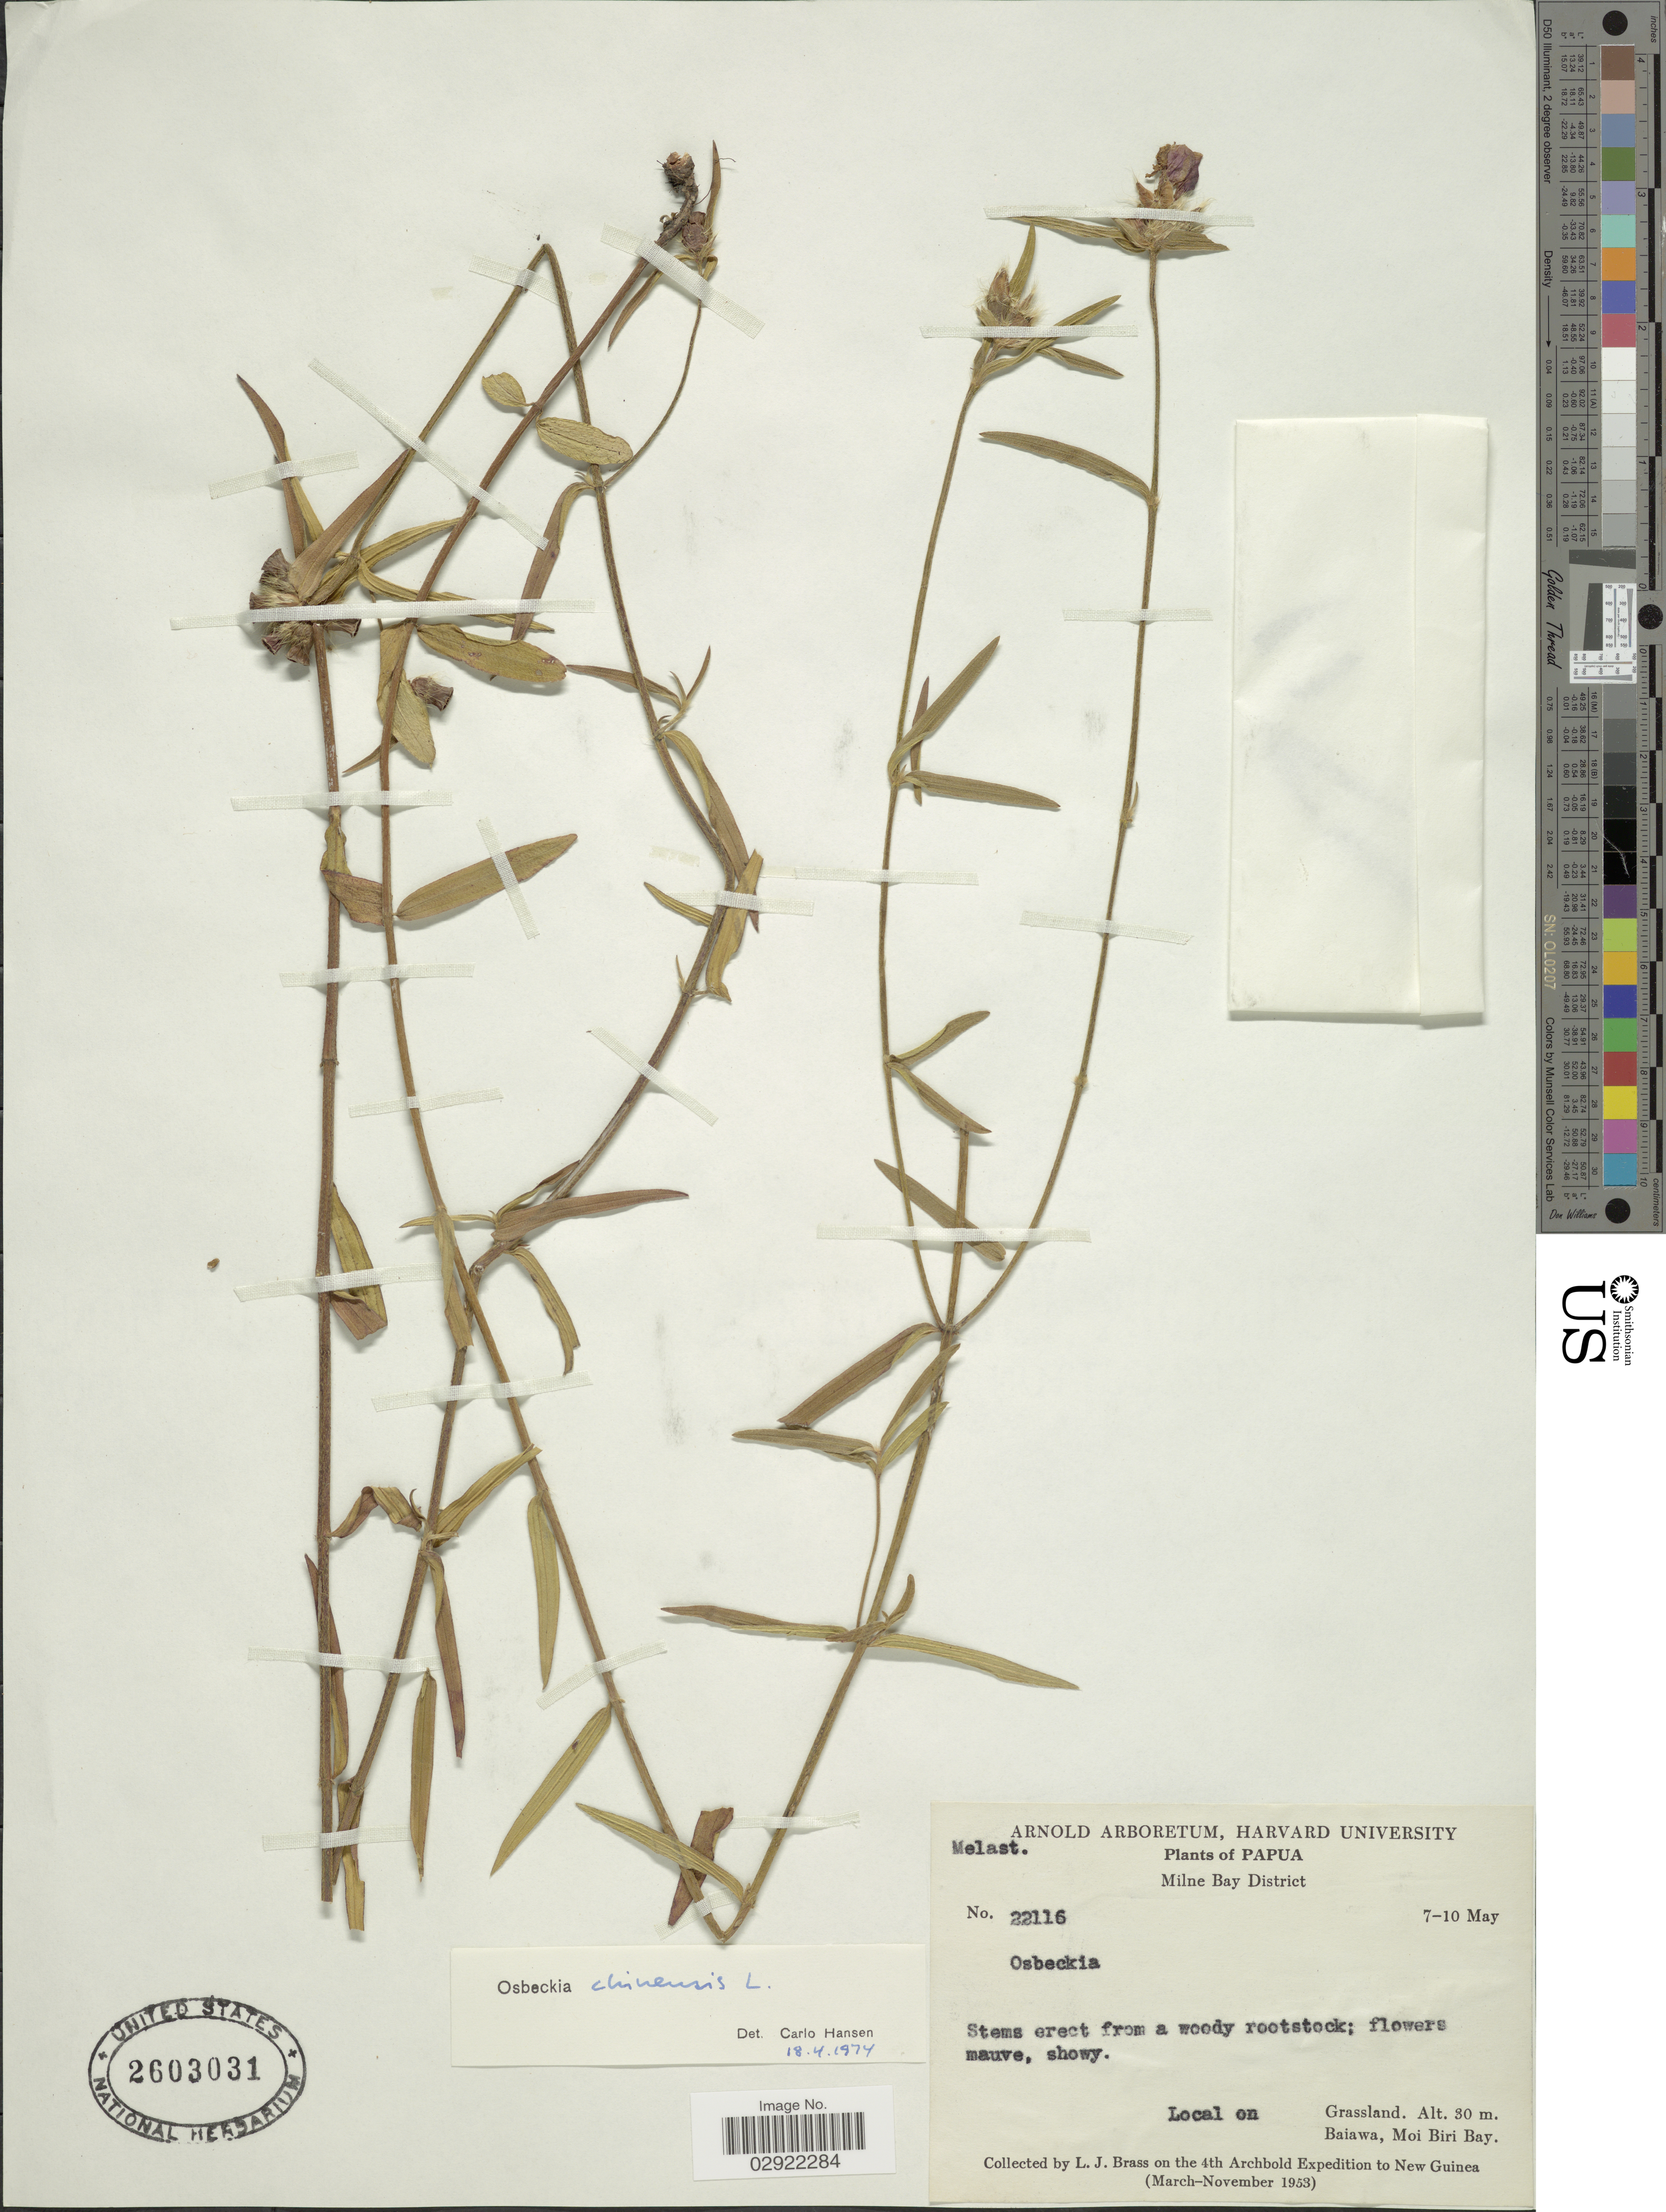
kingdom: Plantae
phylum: Tracheophyta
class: Magnoliopsida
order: Myrtales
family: Melastomataceae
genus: Osbeckia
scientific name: Osbeckia chinensis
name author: L.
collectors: L. J. Brass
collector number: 22116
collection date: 1953-05-07/1953-05-10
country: Papua New Guinea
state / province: Milne Bay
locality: Papua. Milne Bay District. Baiawa, Moi Biri Bay.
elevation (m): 30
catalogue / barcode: US 2603031